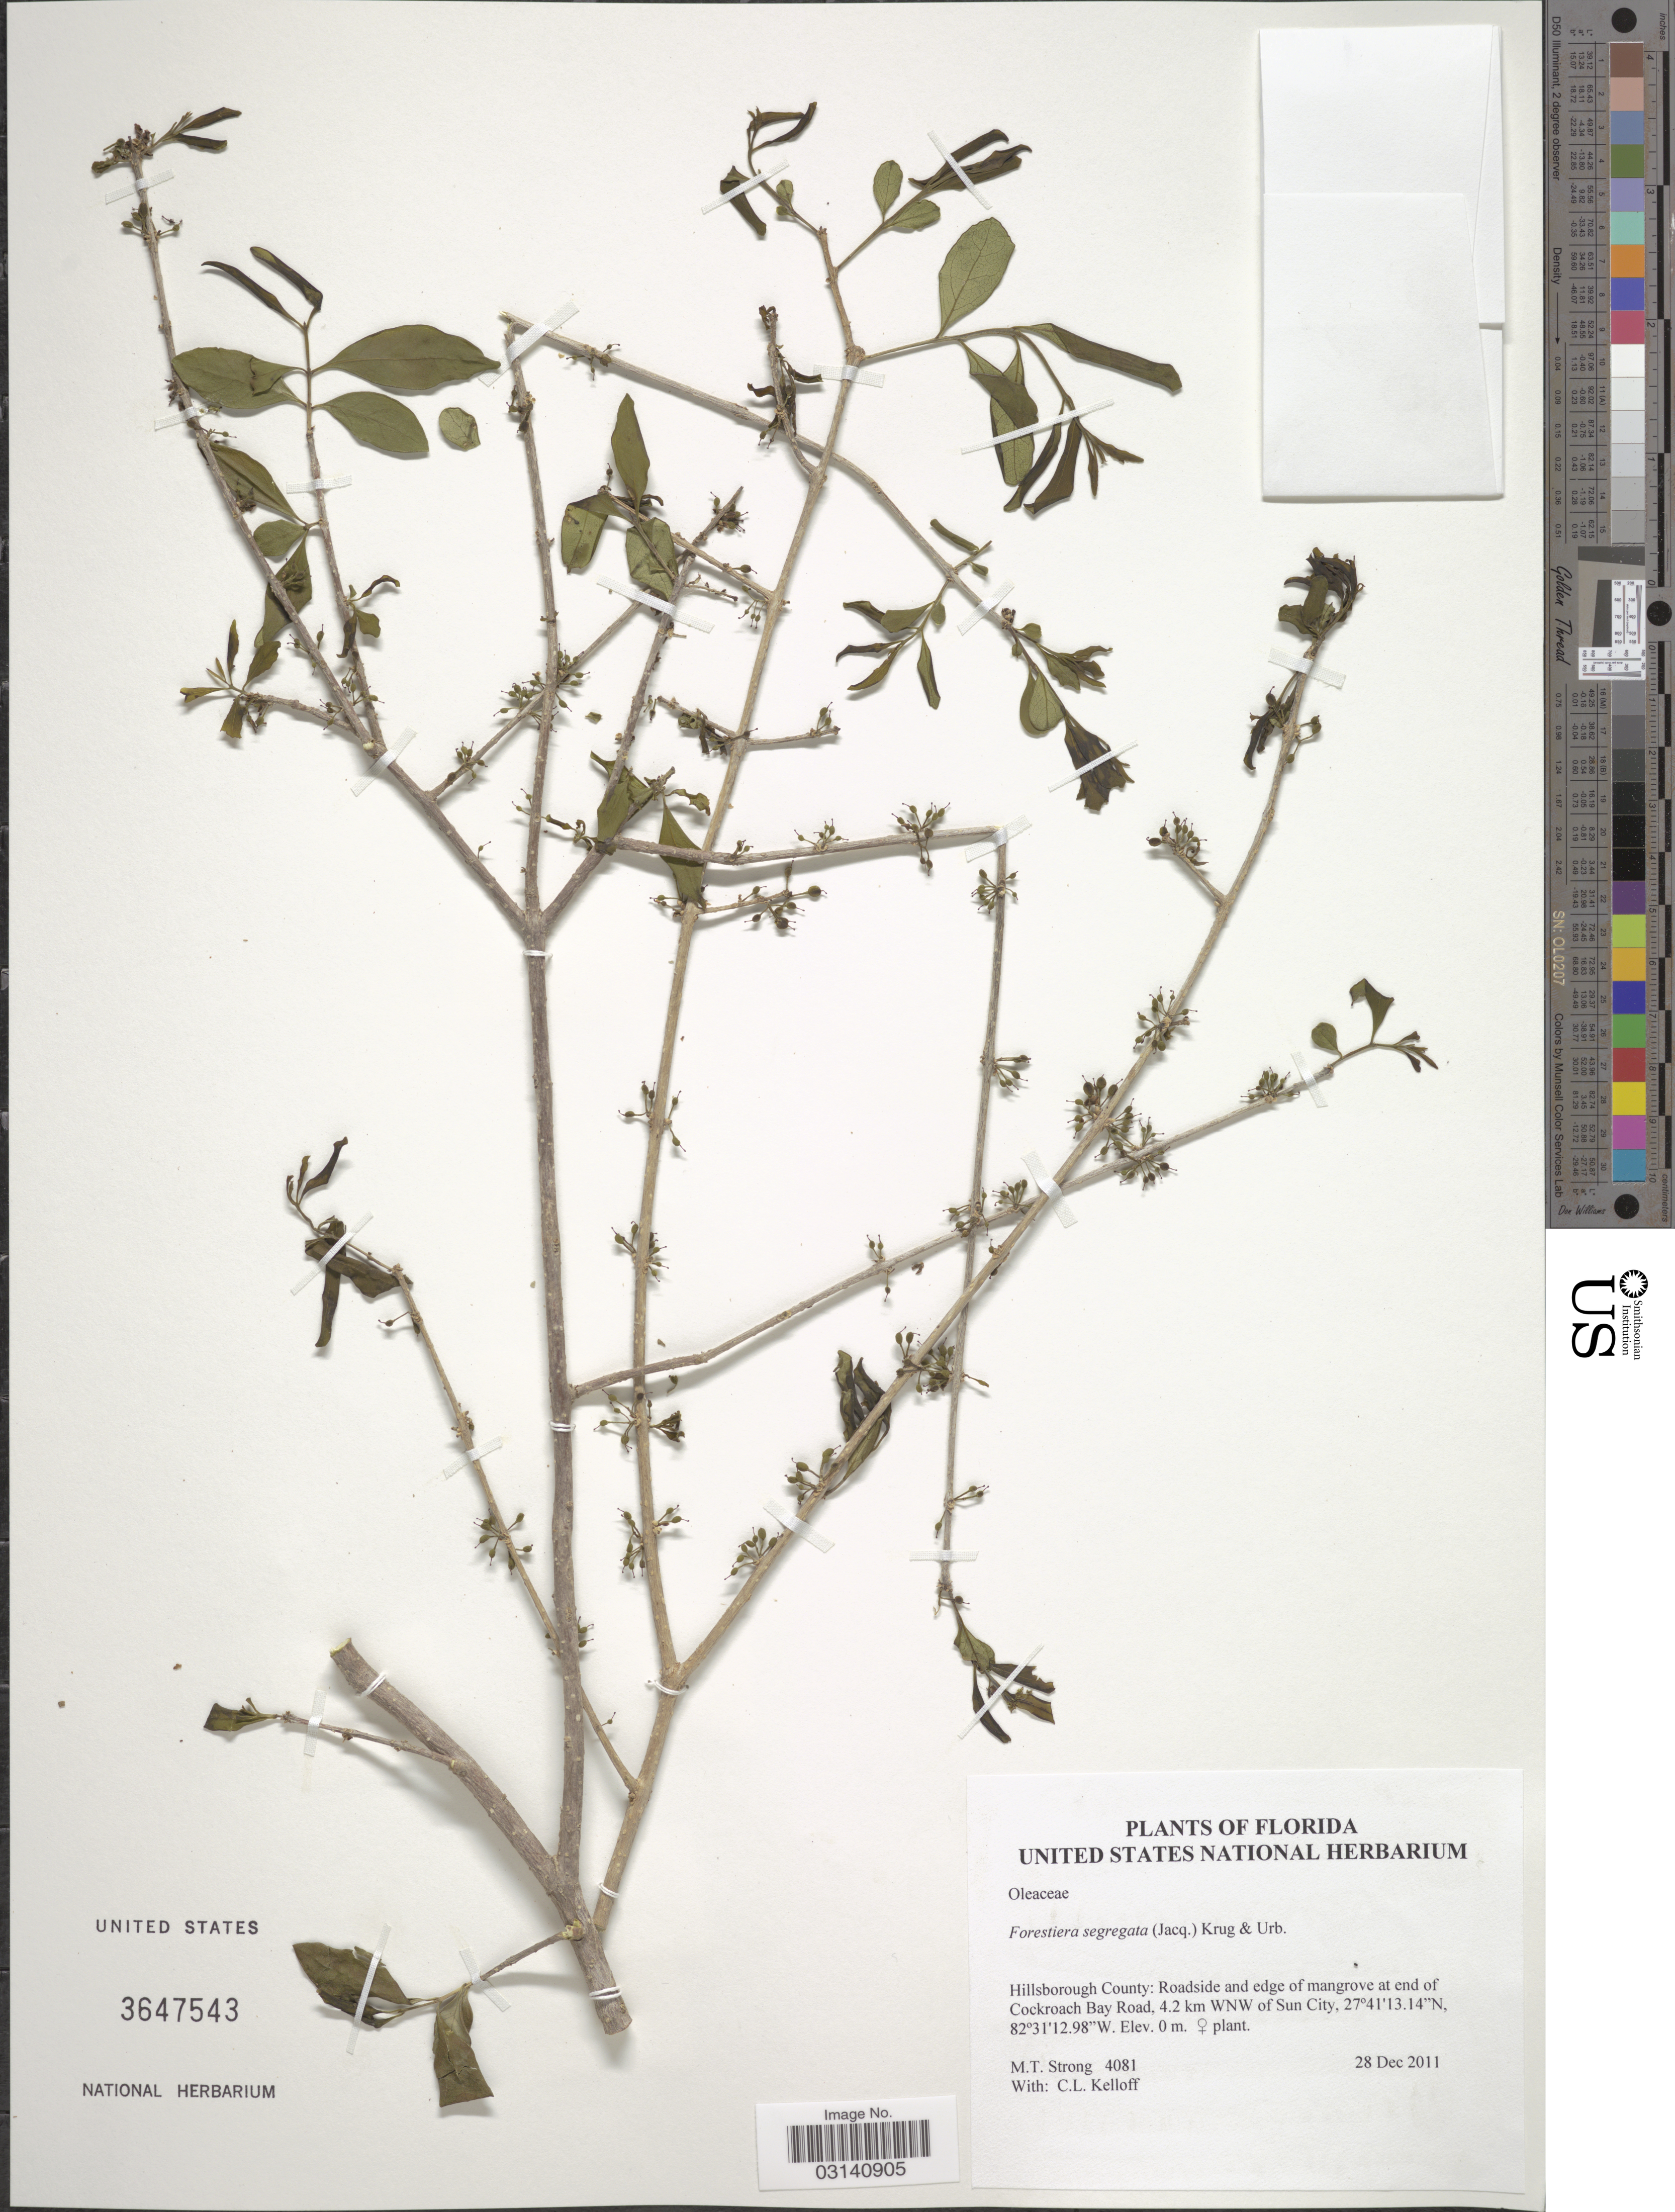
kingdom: Plantae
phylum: Tracheophyta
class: Magnoliopsida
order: Lamiales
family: Oleaceae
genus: Forestiera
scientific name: Forestiera segregata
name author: (Jacq.) Krug & Urb.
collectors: M. T. Strong & C. L. Kelloff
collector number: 4081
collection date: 2011-12-28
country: United States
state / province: Florida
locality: Hillsborough County: Roadside and edge of mangrove at end of Cockroach Bay Road, 4.2 km WNW of Sun City.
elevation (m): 0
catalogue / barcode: US 3647543